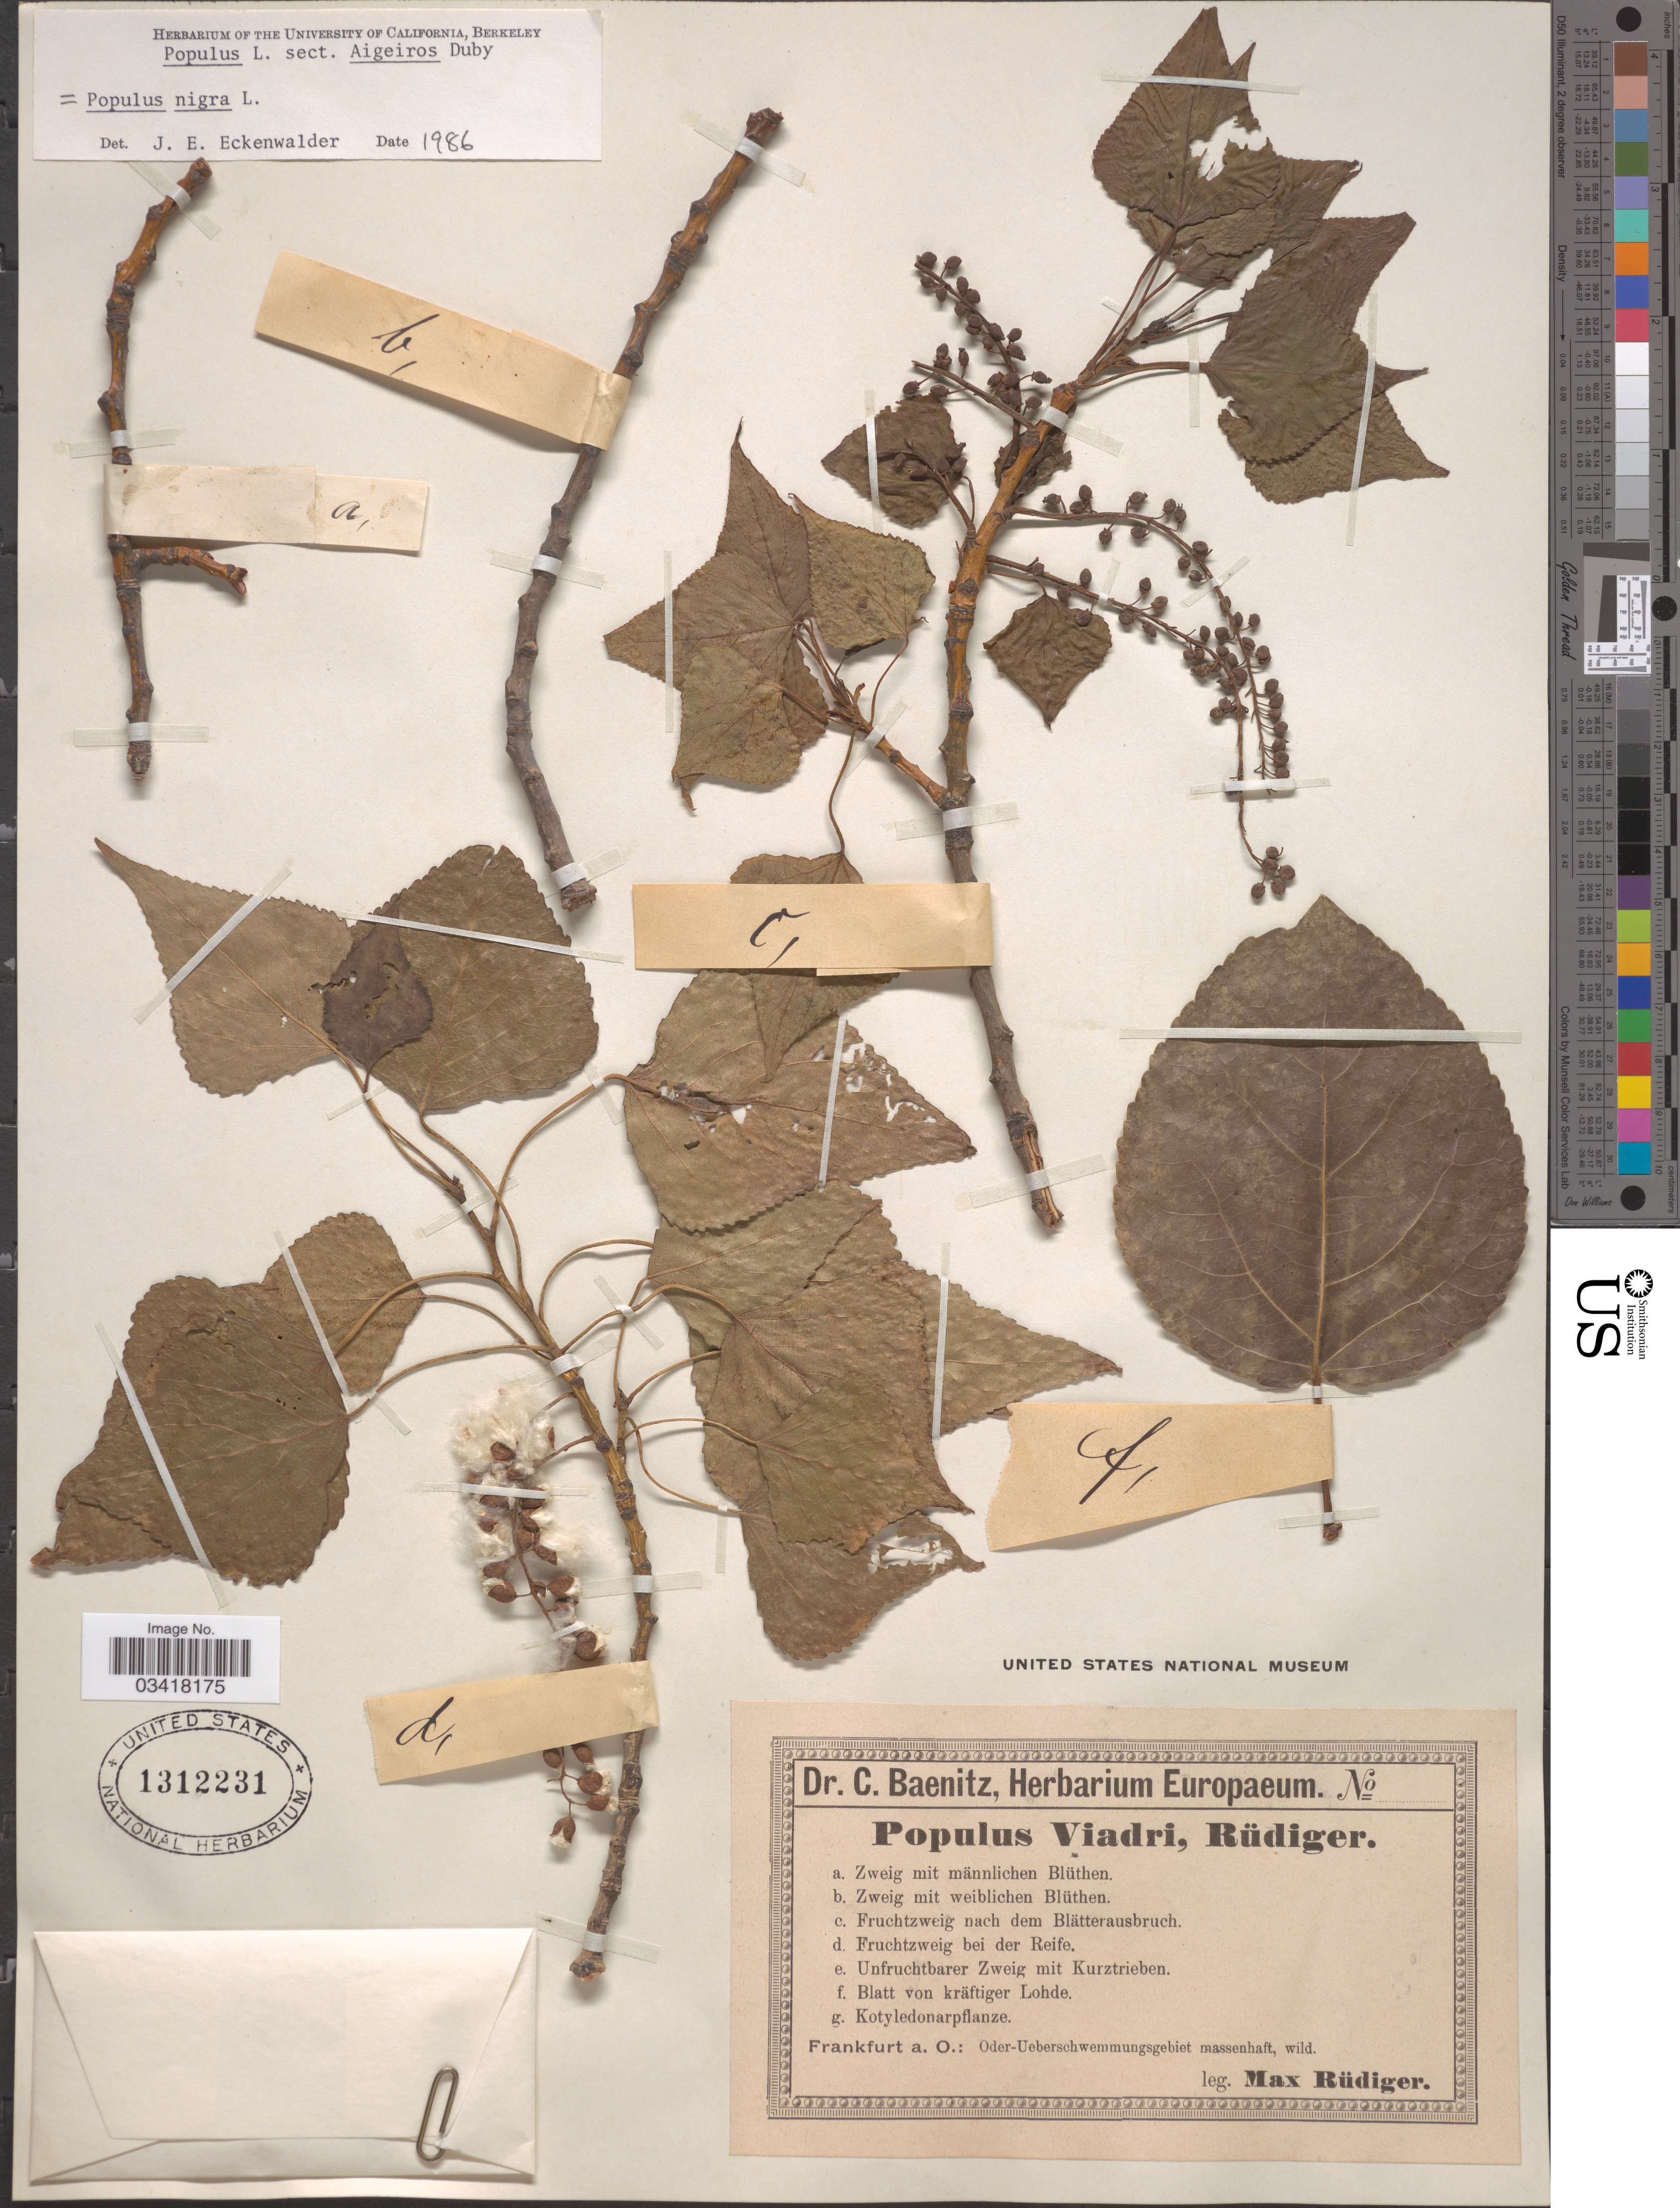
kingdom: Plantae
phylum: Tracheophyta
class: Magnoliopsida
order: Malpighiales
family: Salicaceae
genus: Populus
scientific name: Populus nigra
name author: L.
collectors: M. Rüdiger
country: Germany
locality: Frankfurt a. O.: Oder-Ueberschwemmungsgebiet massenhaft, wild.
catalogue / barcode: US 1312231